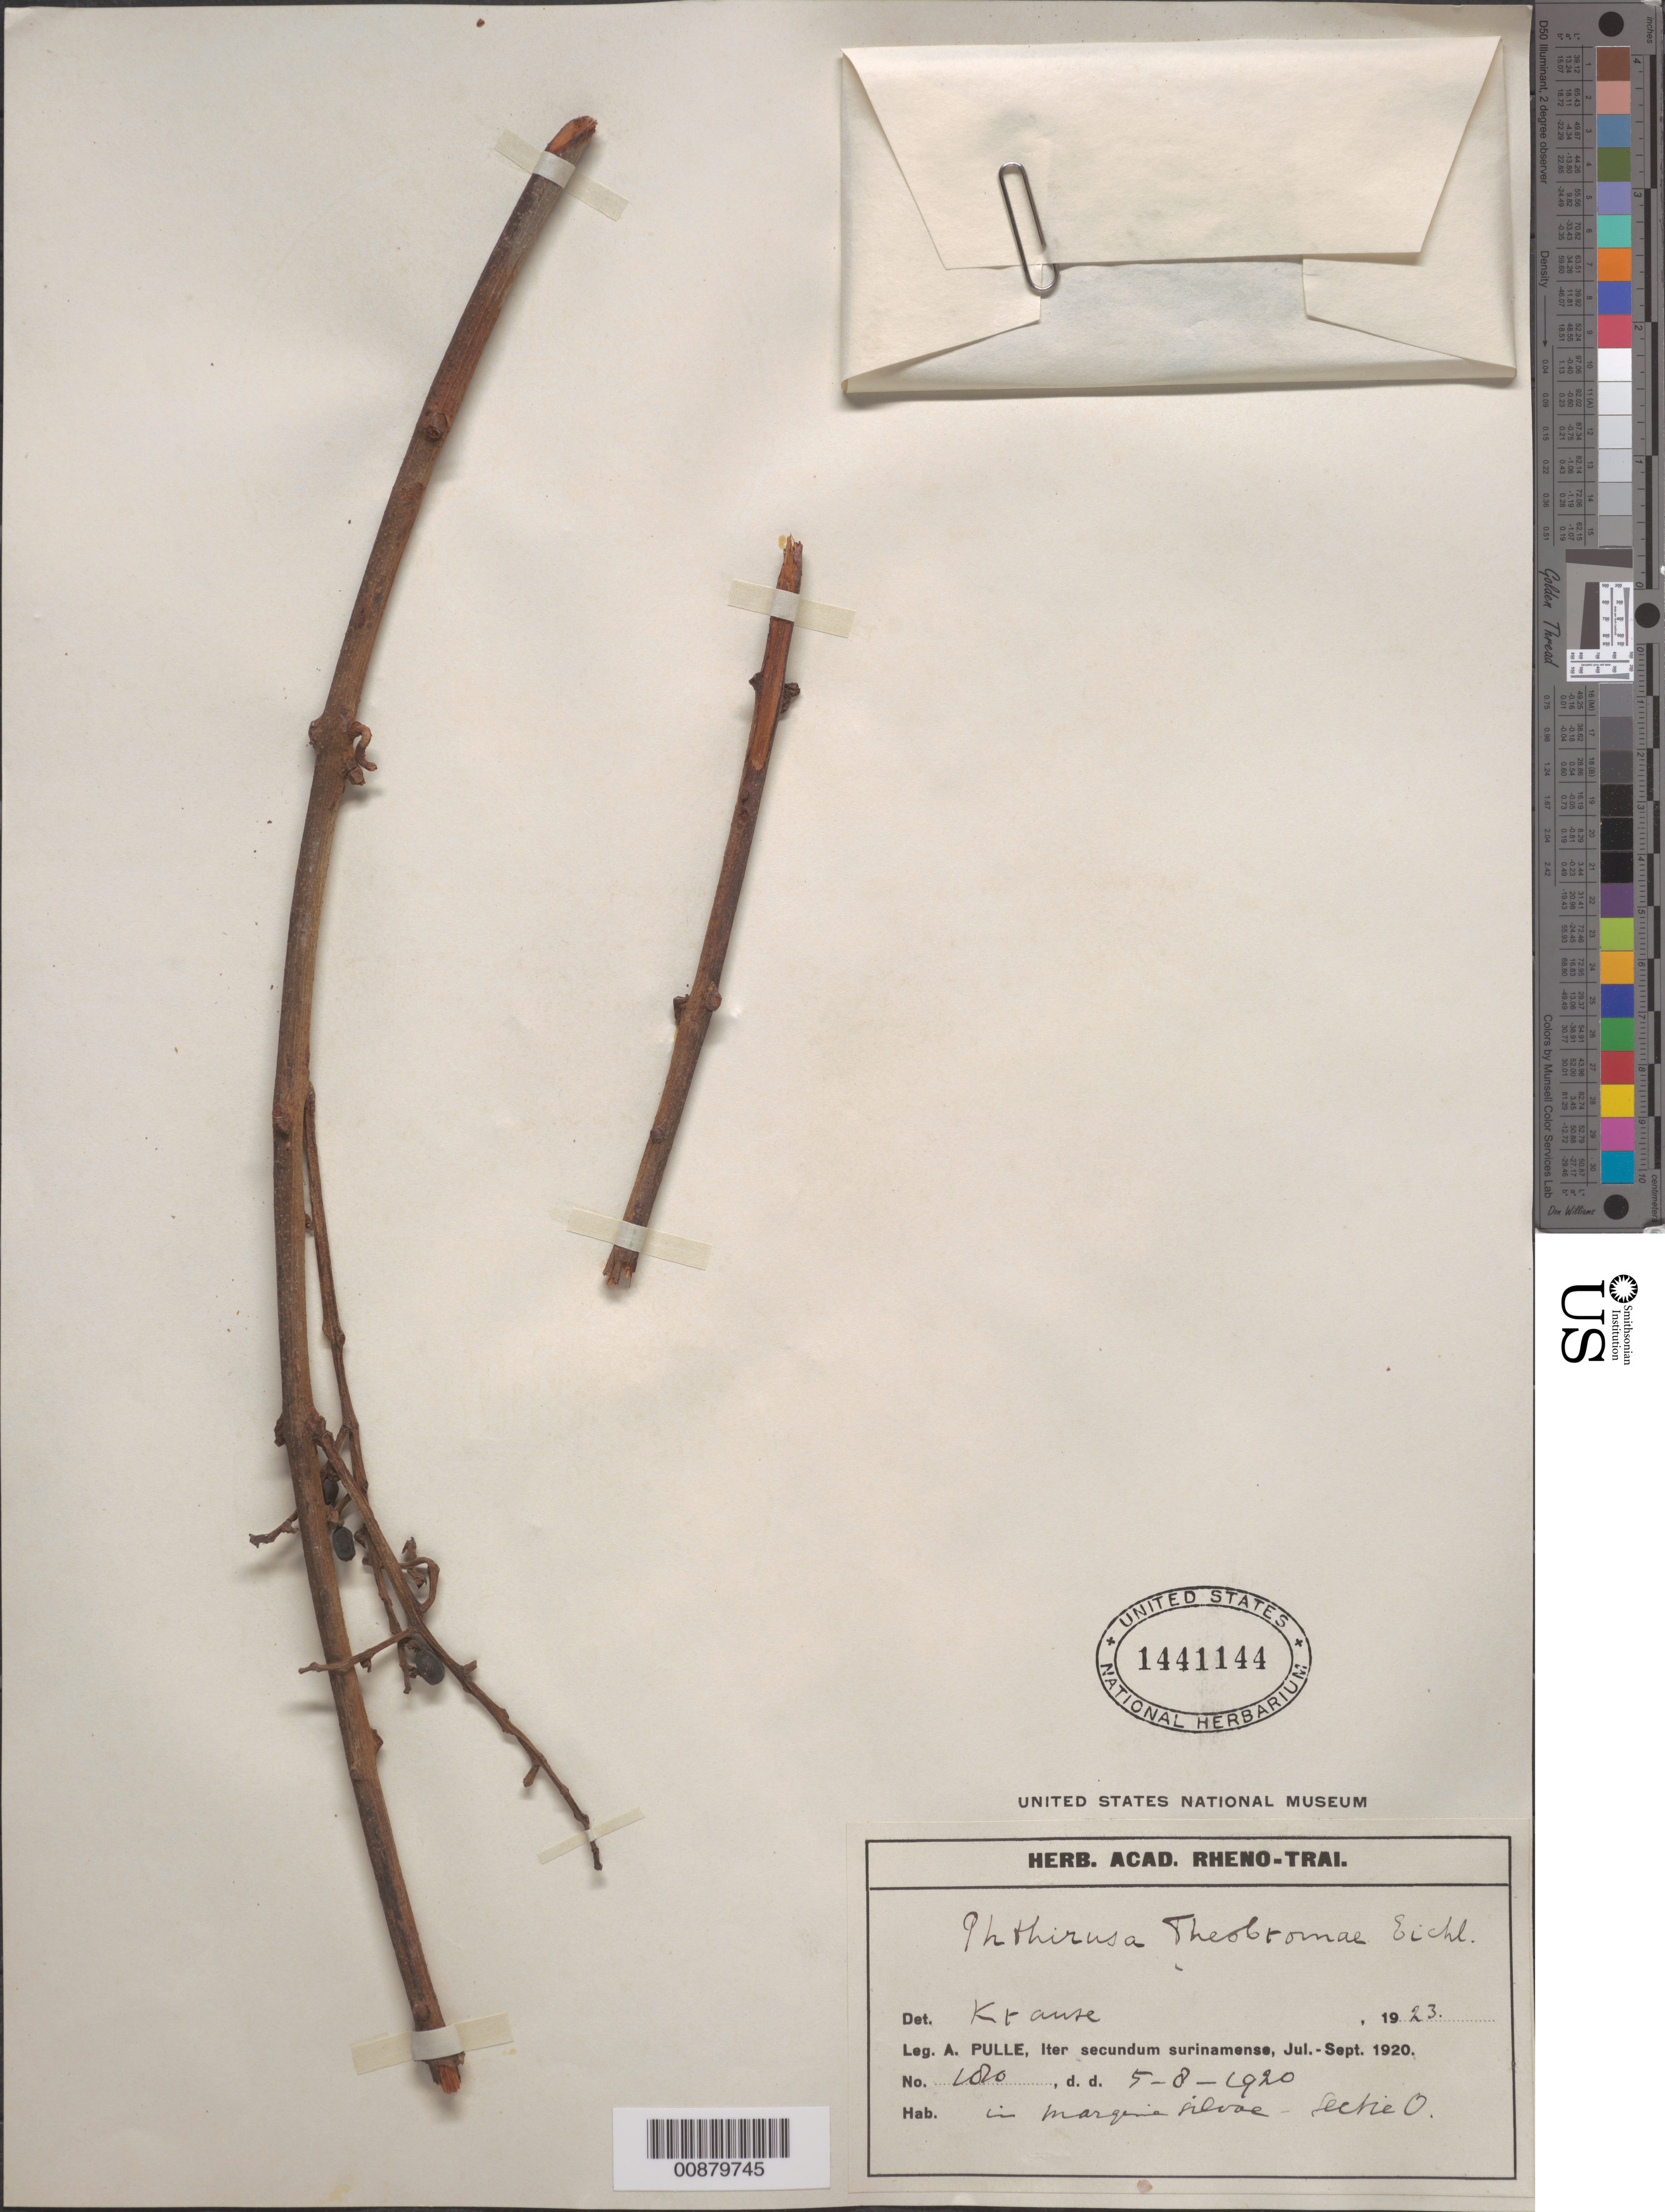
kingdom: Plantae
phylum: Tracheophyta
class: Magnoliopsida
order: Santalales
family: Loranthaceae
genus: Passovia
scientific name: Passovia pedunculata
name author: (Jacq.) Kuijt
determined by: Caraballo-Ortiz, Marcos A., (MISS), University of Mississippi (UNITED STATES)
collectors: A. A. Pulle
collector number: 1020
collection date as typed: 5-Aug-20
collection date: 1920-08-05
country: Suriname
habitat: Margin silvae, seche O.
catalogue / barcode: US 1441144